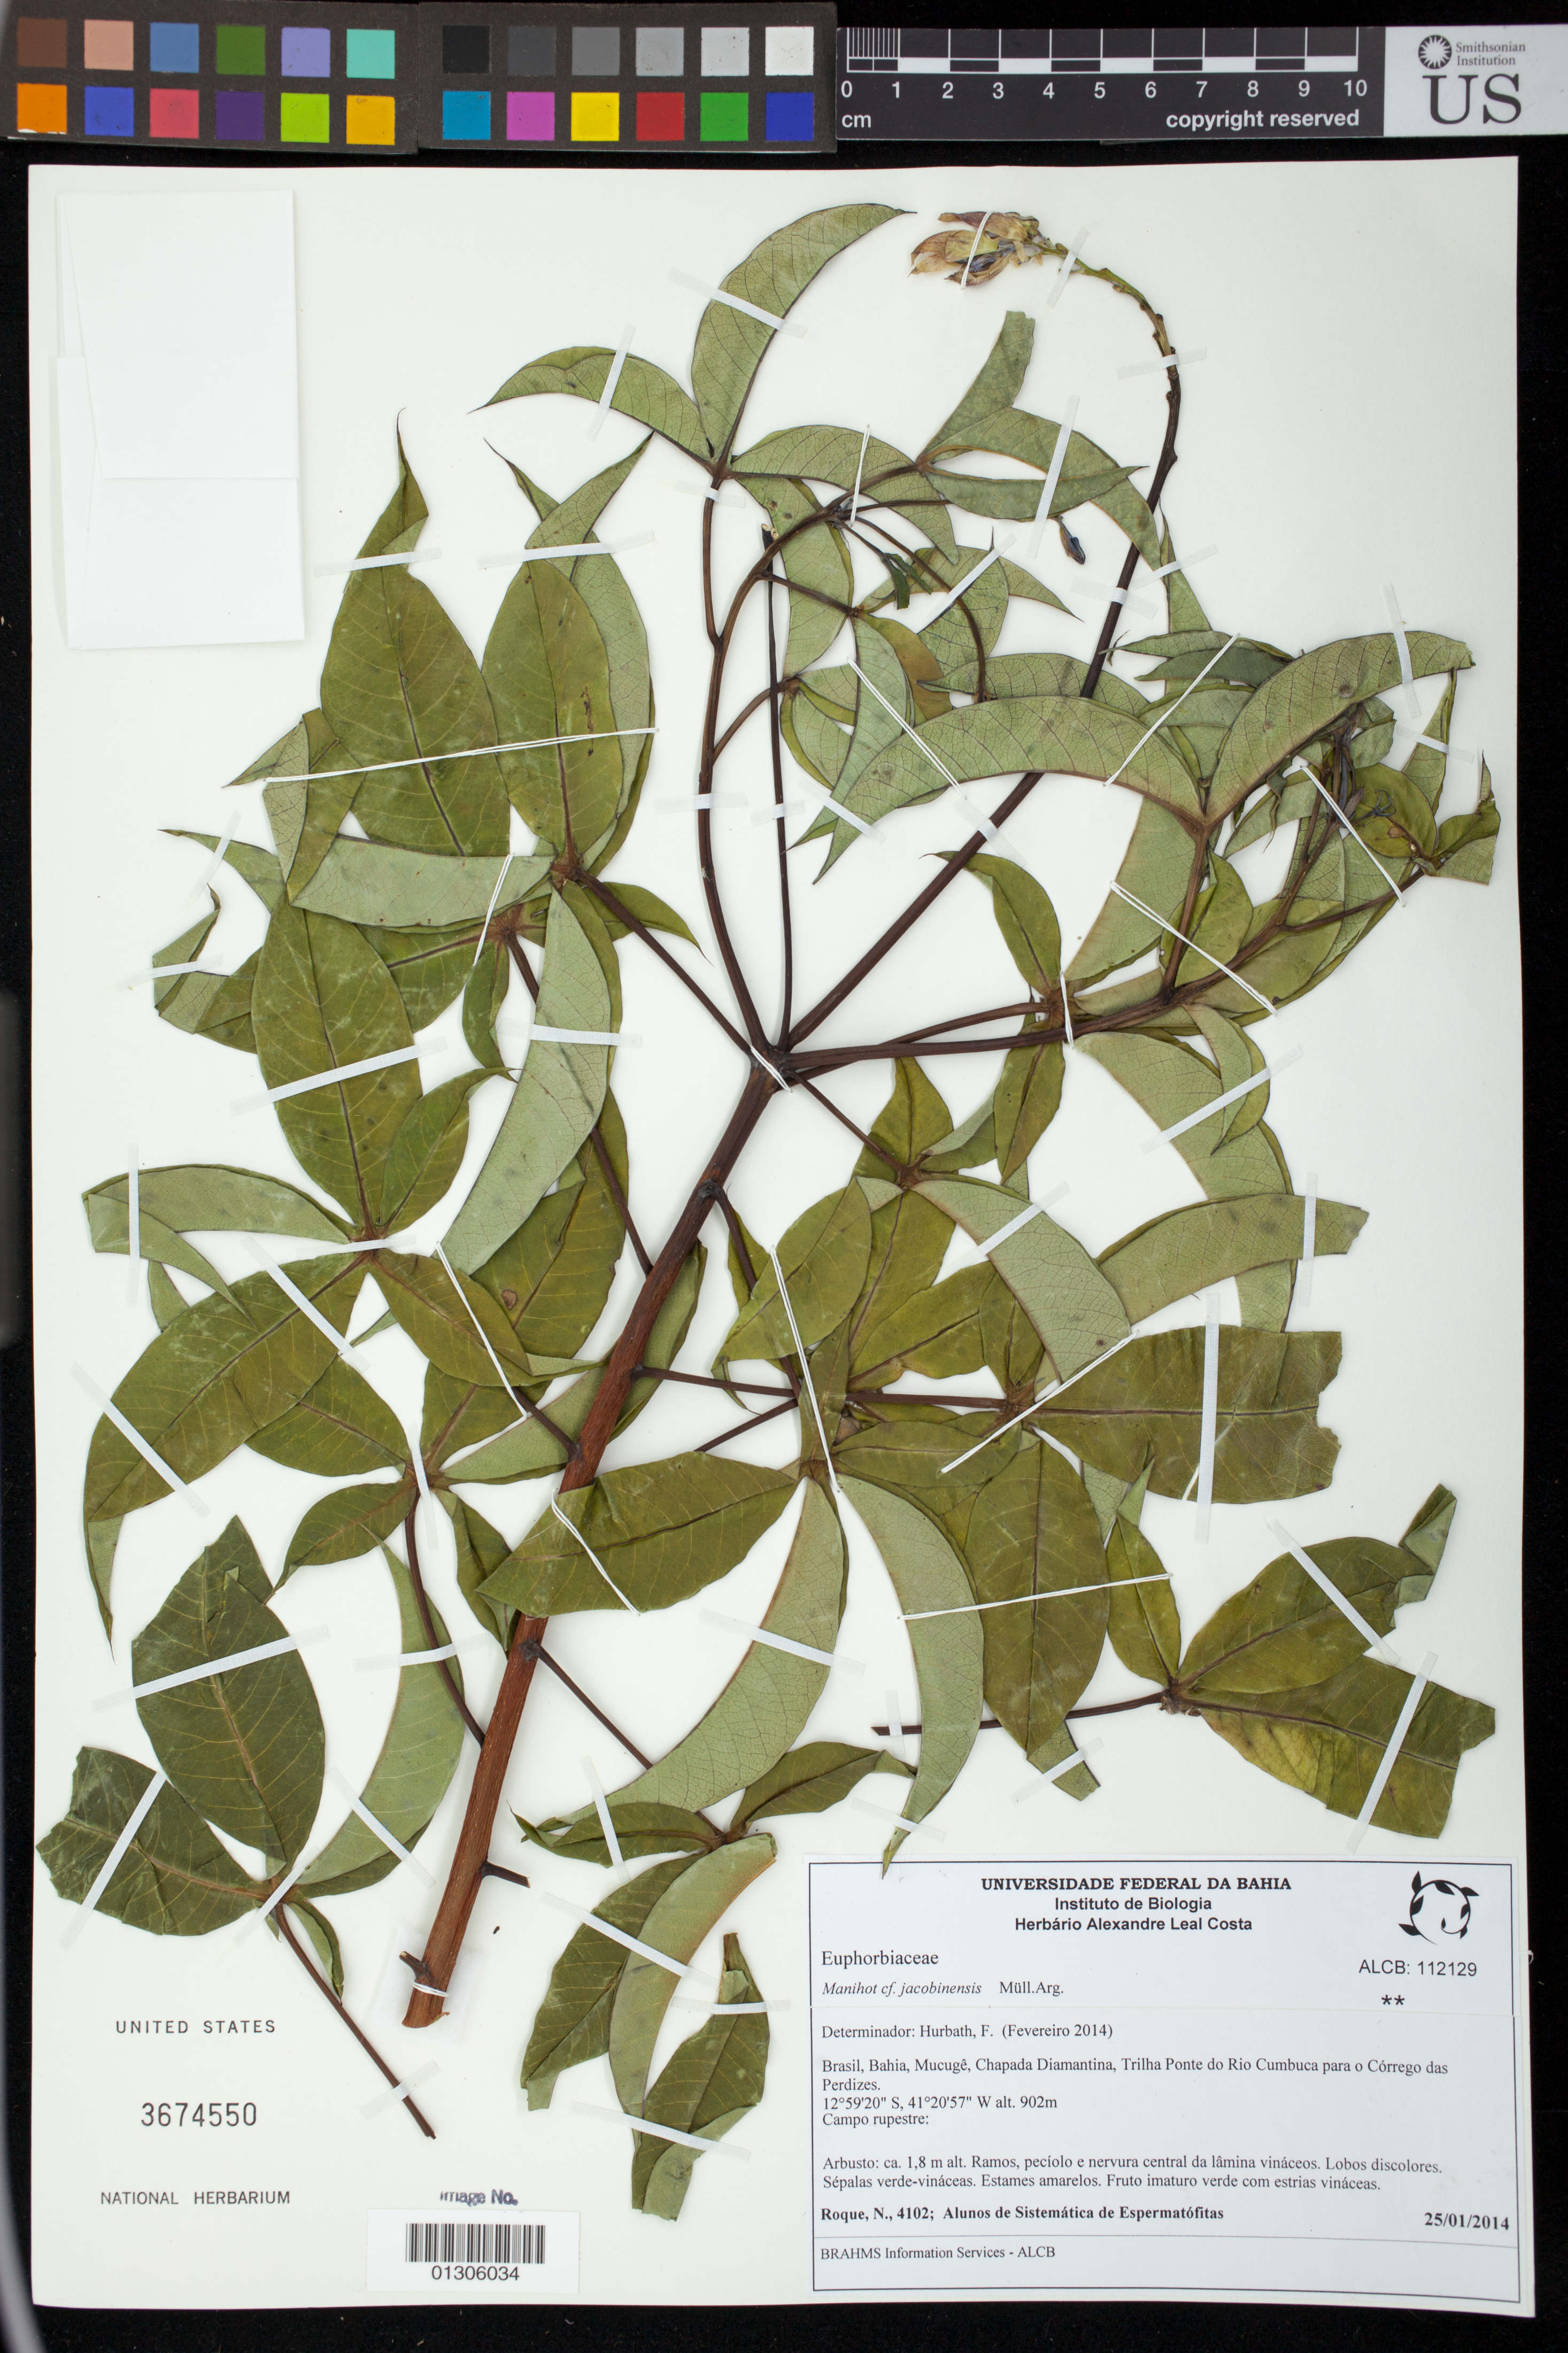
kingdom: Plantae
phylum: Tracheophyta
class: Magnoliopsida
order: Malpighiales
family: Euphorbiaceae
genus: Manihot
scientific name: Manihot longiracemosa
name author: P. Carvalho & M.Martins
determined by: Mendoza, M.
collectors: N. Roque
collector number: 4102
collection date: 2014-01-25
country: Brazil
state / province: Bahia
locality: Mucuge, Chapada Diamantina, Trilha Ponte do Rio Cumbuca para o Corrego das Perdizese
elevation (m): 902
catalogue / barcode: US 3674550